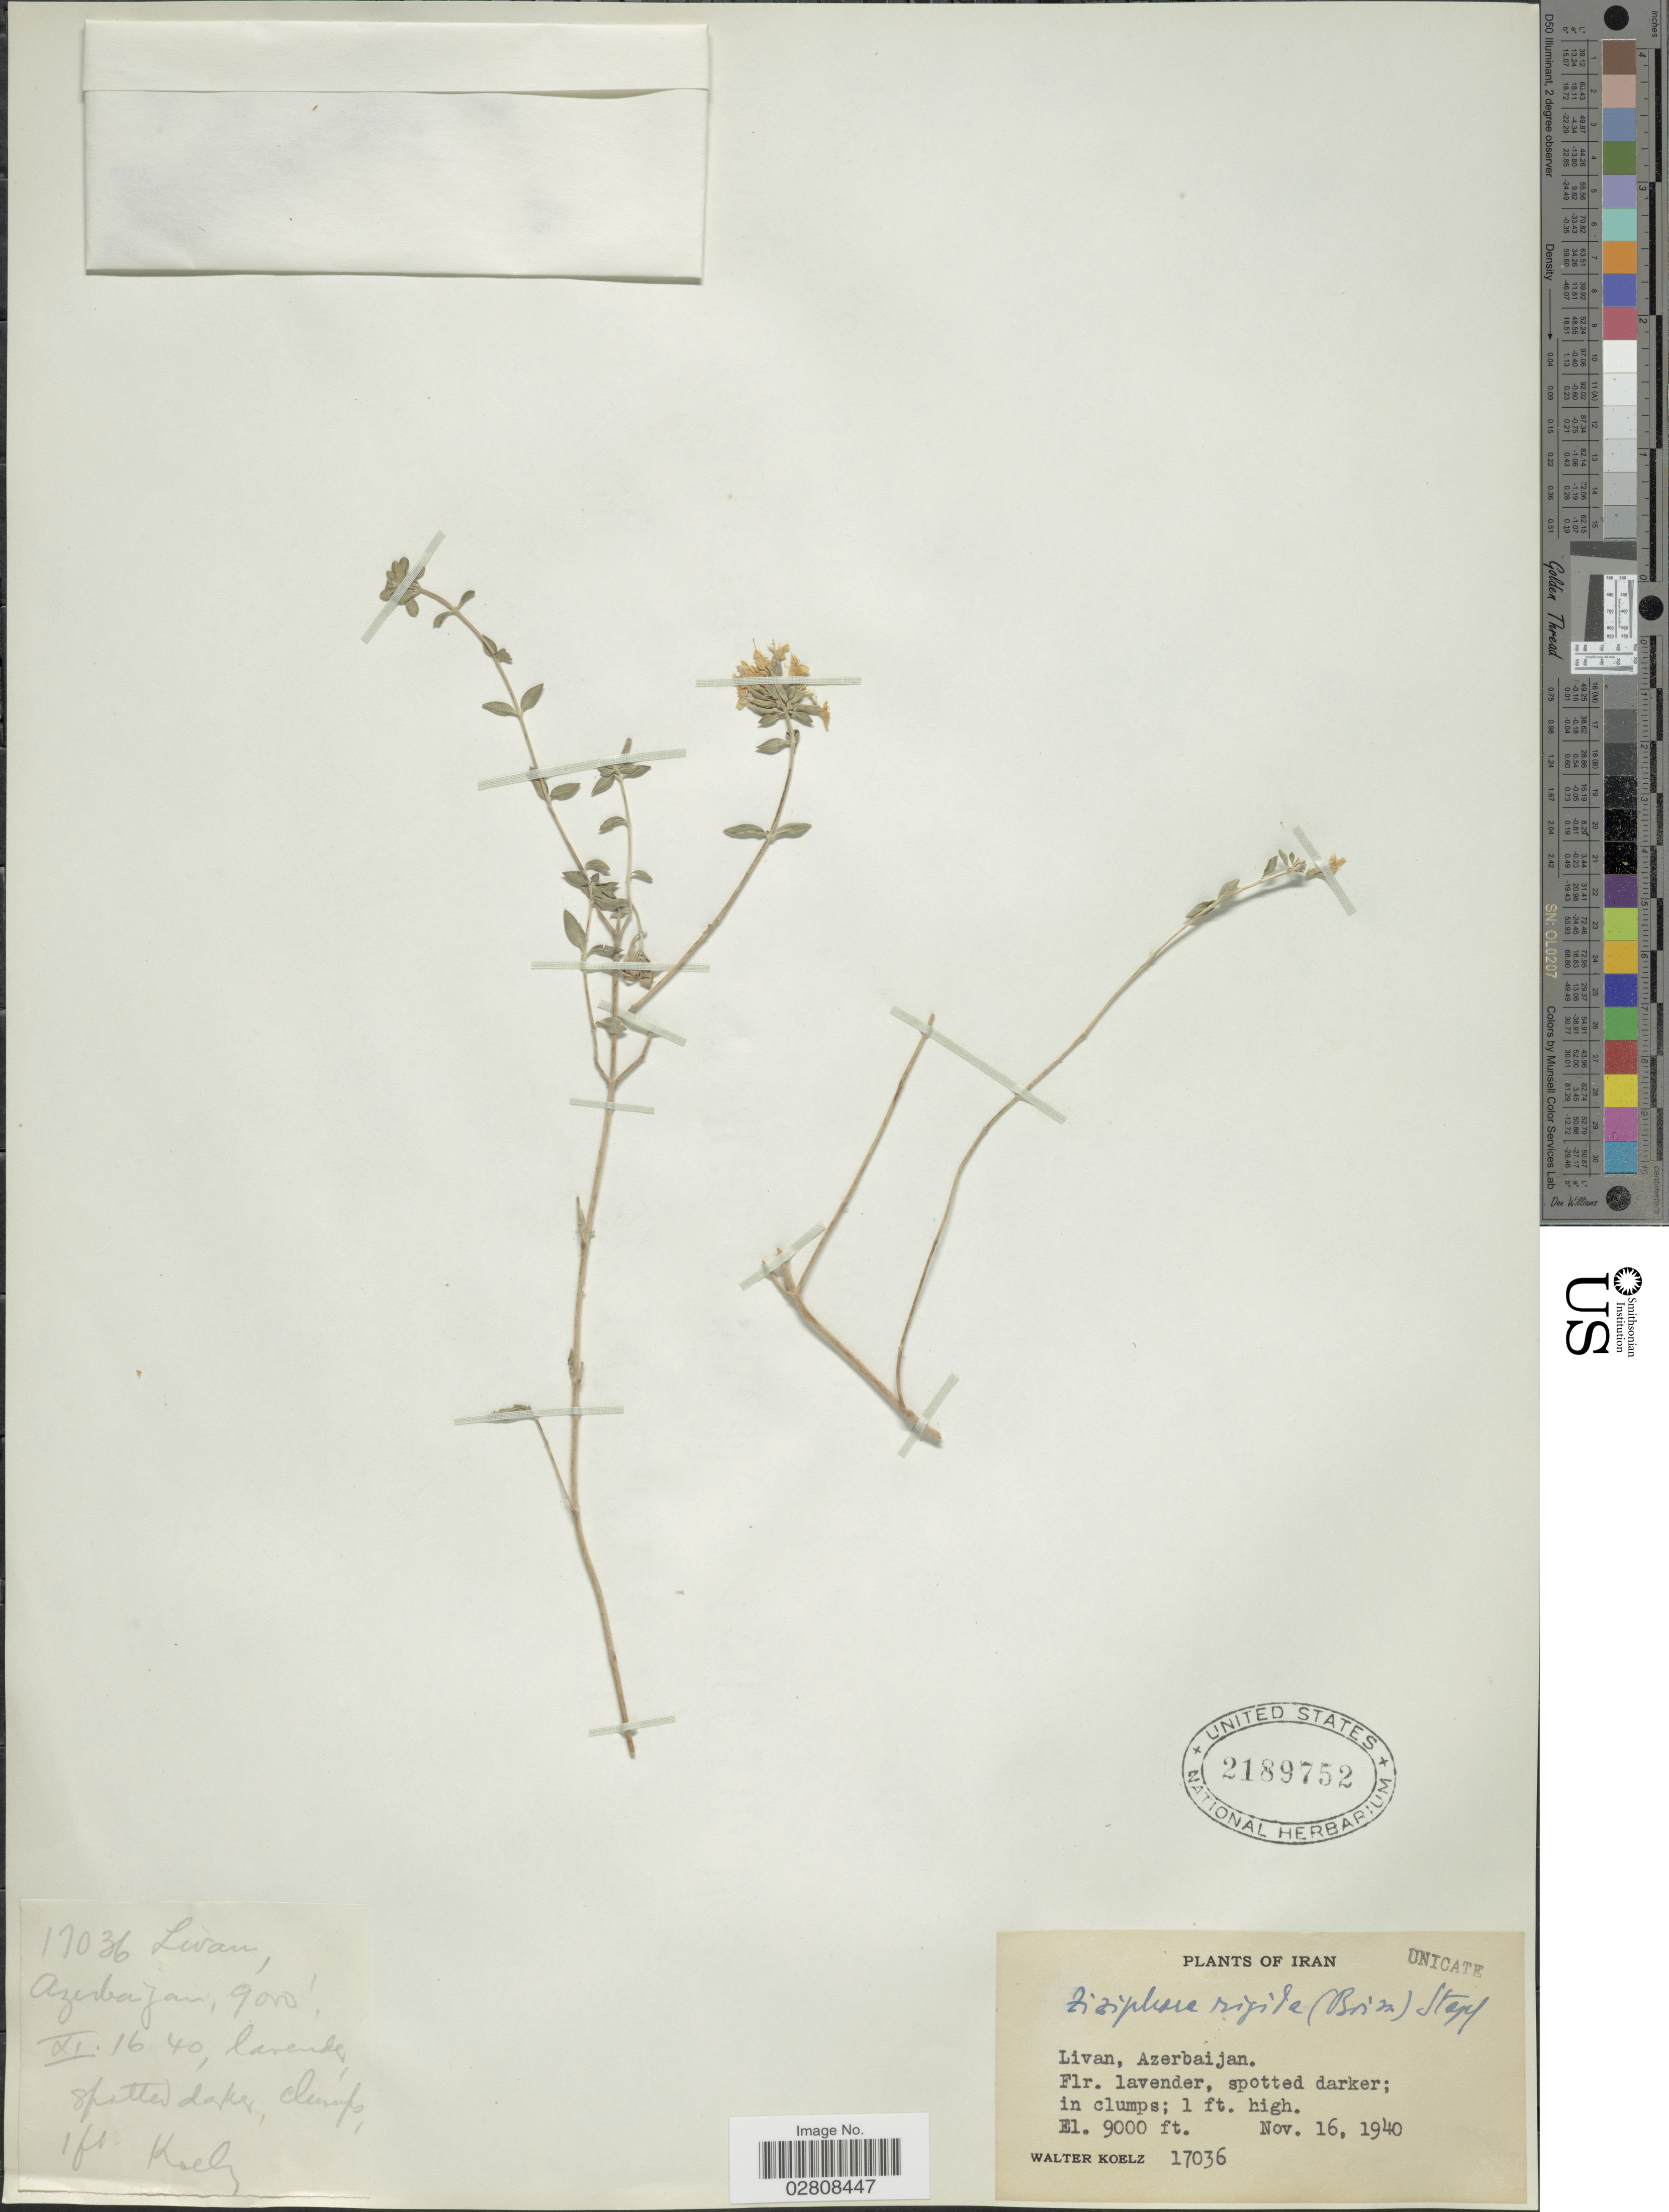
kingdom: Plantae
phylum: Tracheophyta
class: Magnoliopsida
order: Lamiales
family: Lamiaceae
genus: Ziziphora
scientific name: Ziziphora clinopodioides subsp. rigida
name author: (Boiss.) Rech. f.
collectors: W. N. Koelz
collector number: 17036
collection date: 1940-11-16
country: Iran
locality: Livan, Azerbaijan.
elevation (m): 2743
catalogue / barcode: US 2189752